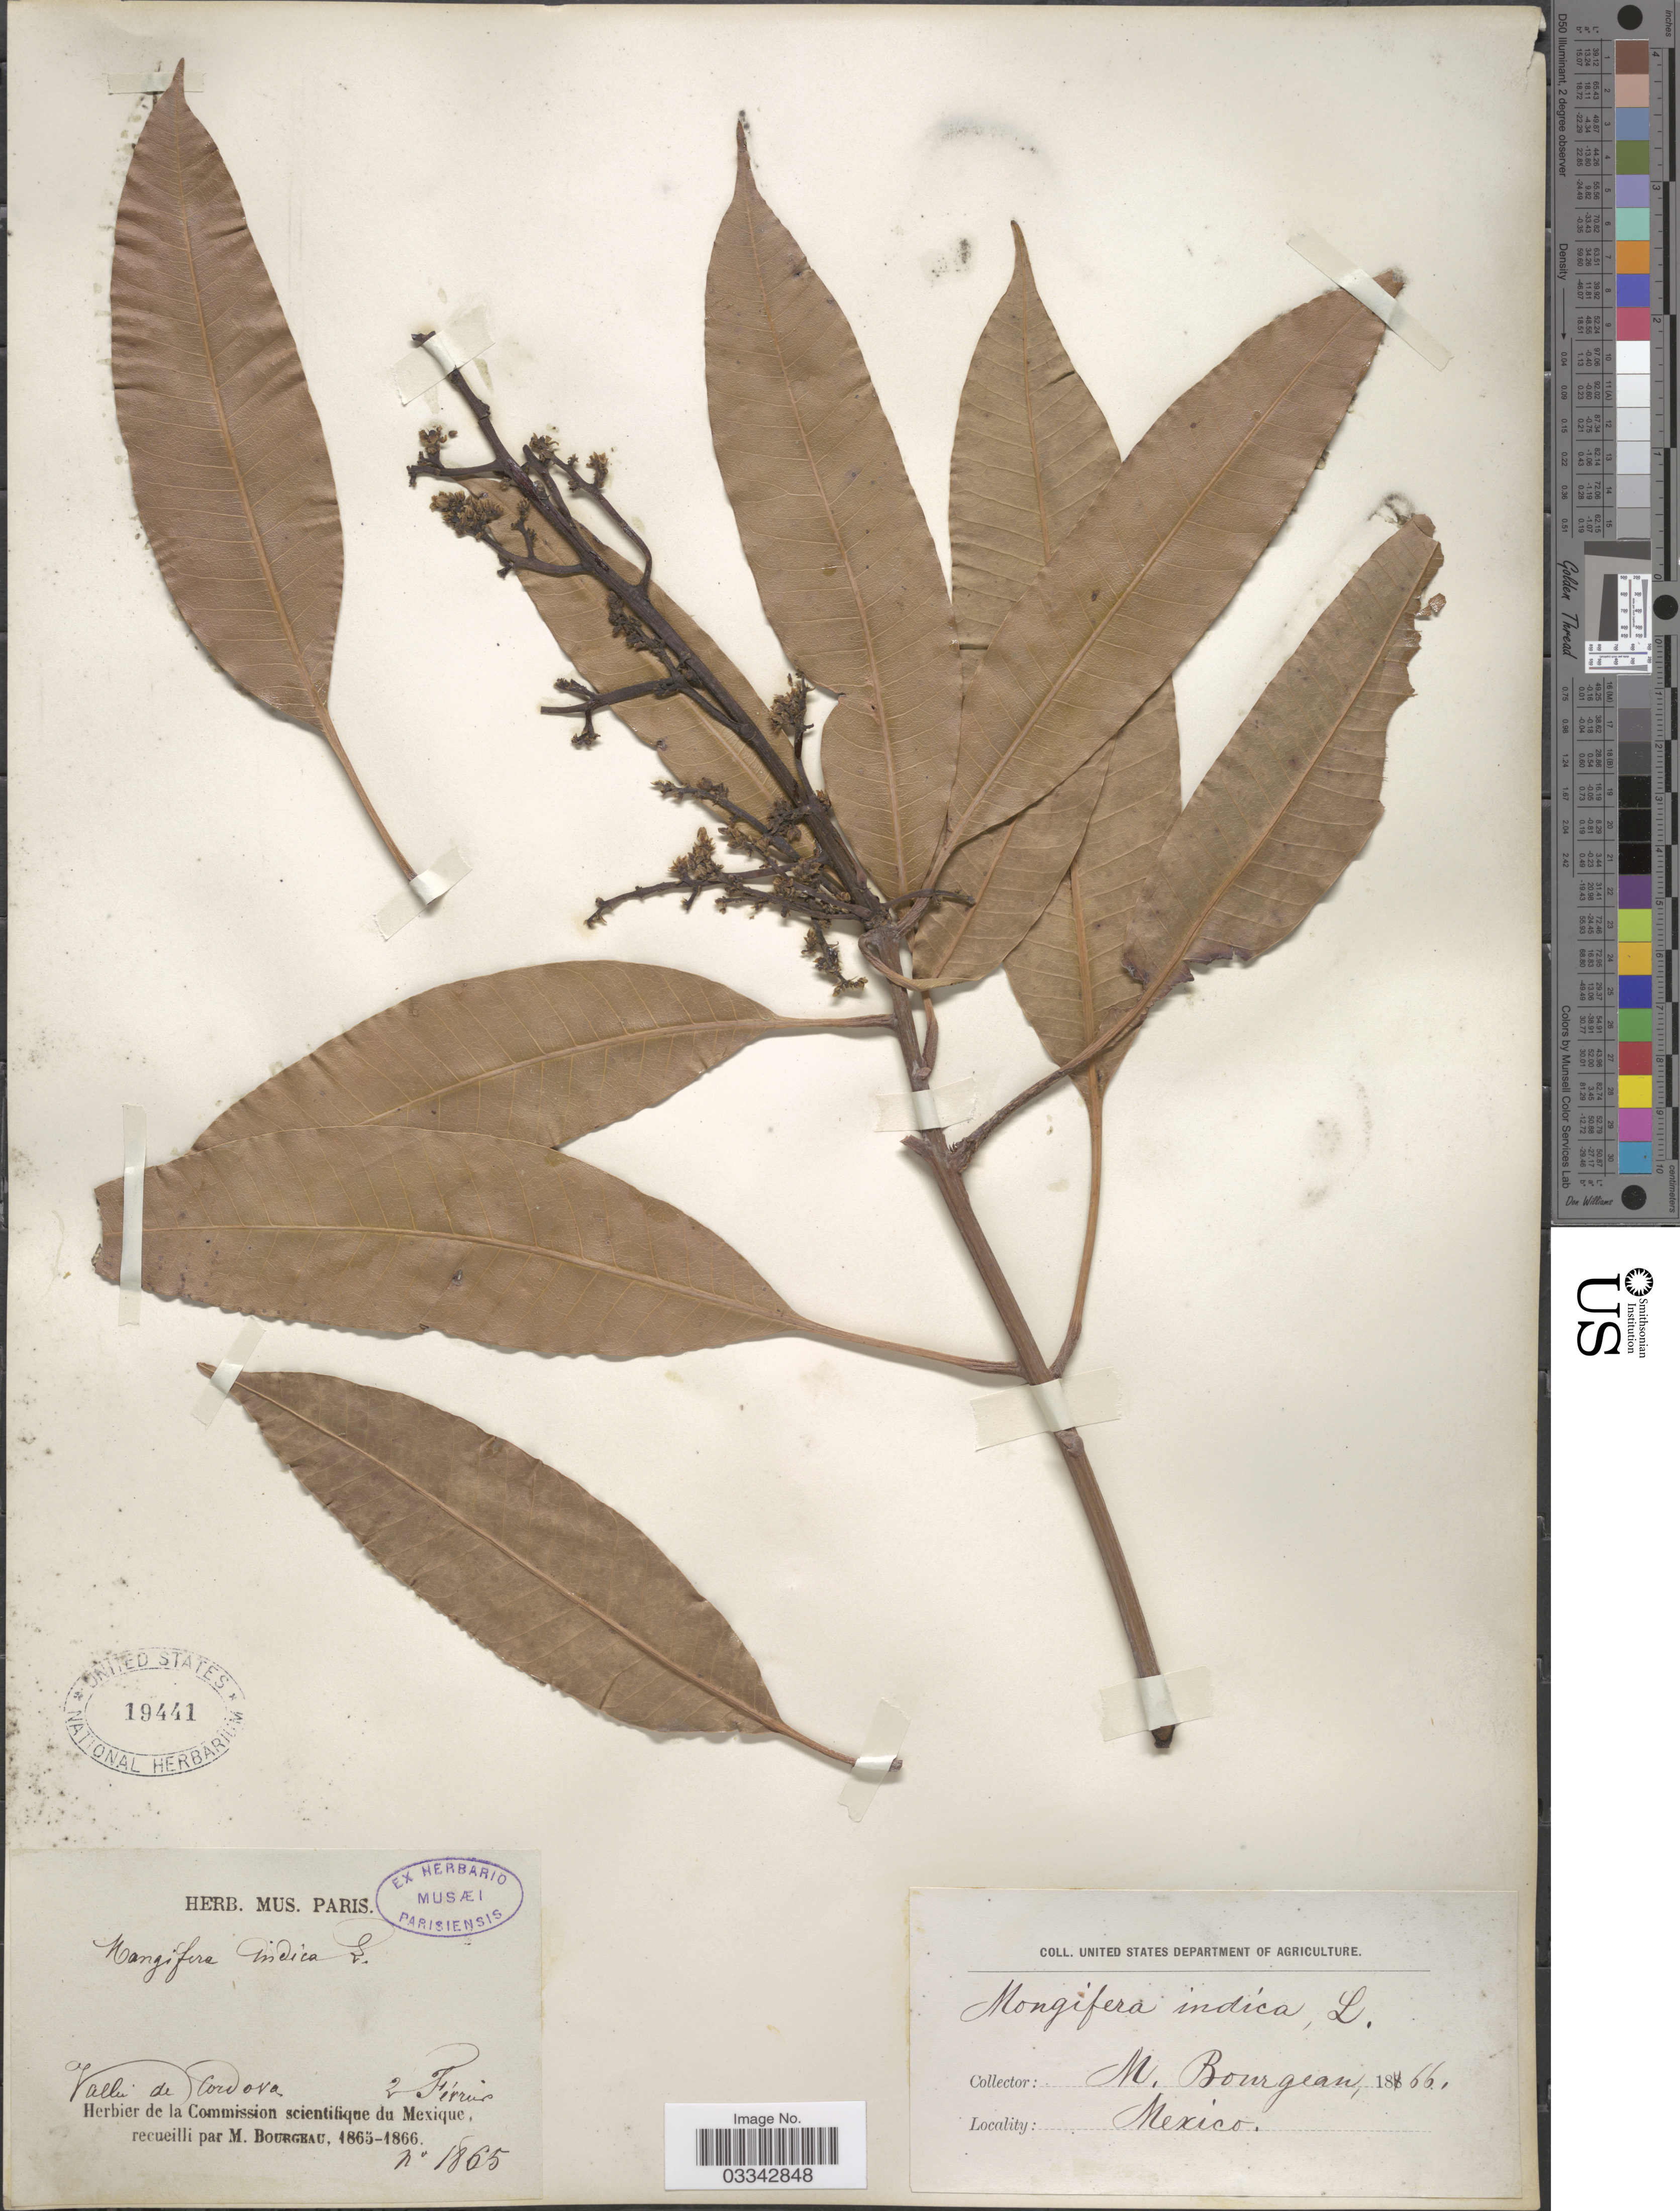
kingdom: Plantae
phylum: Tracheophyta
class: Magnoliopsida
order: Sapindales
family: Anacardiaceae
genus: Mangifera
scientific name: Mangifera indica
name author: L.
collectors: M. Bourgeau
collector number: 1865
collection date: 1866-02-02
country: Mexico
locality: Vallée de Cordova.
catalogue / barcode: US 19441